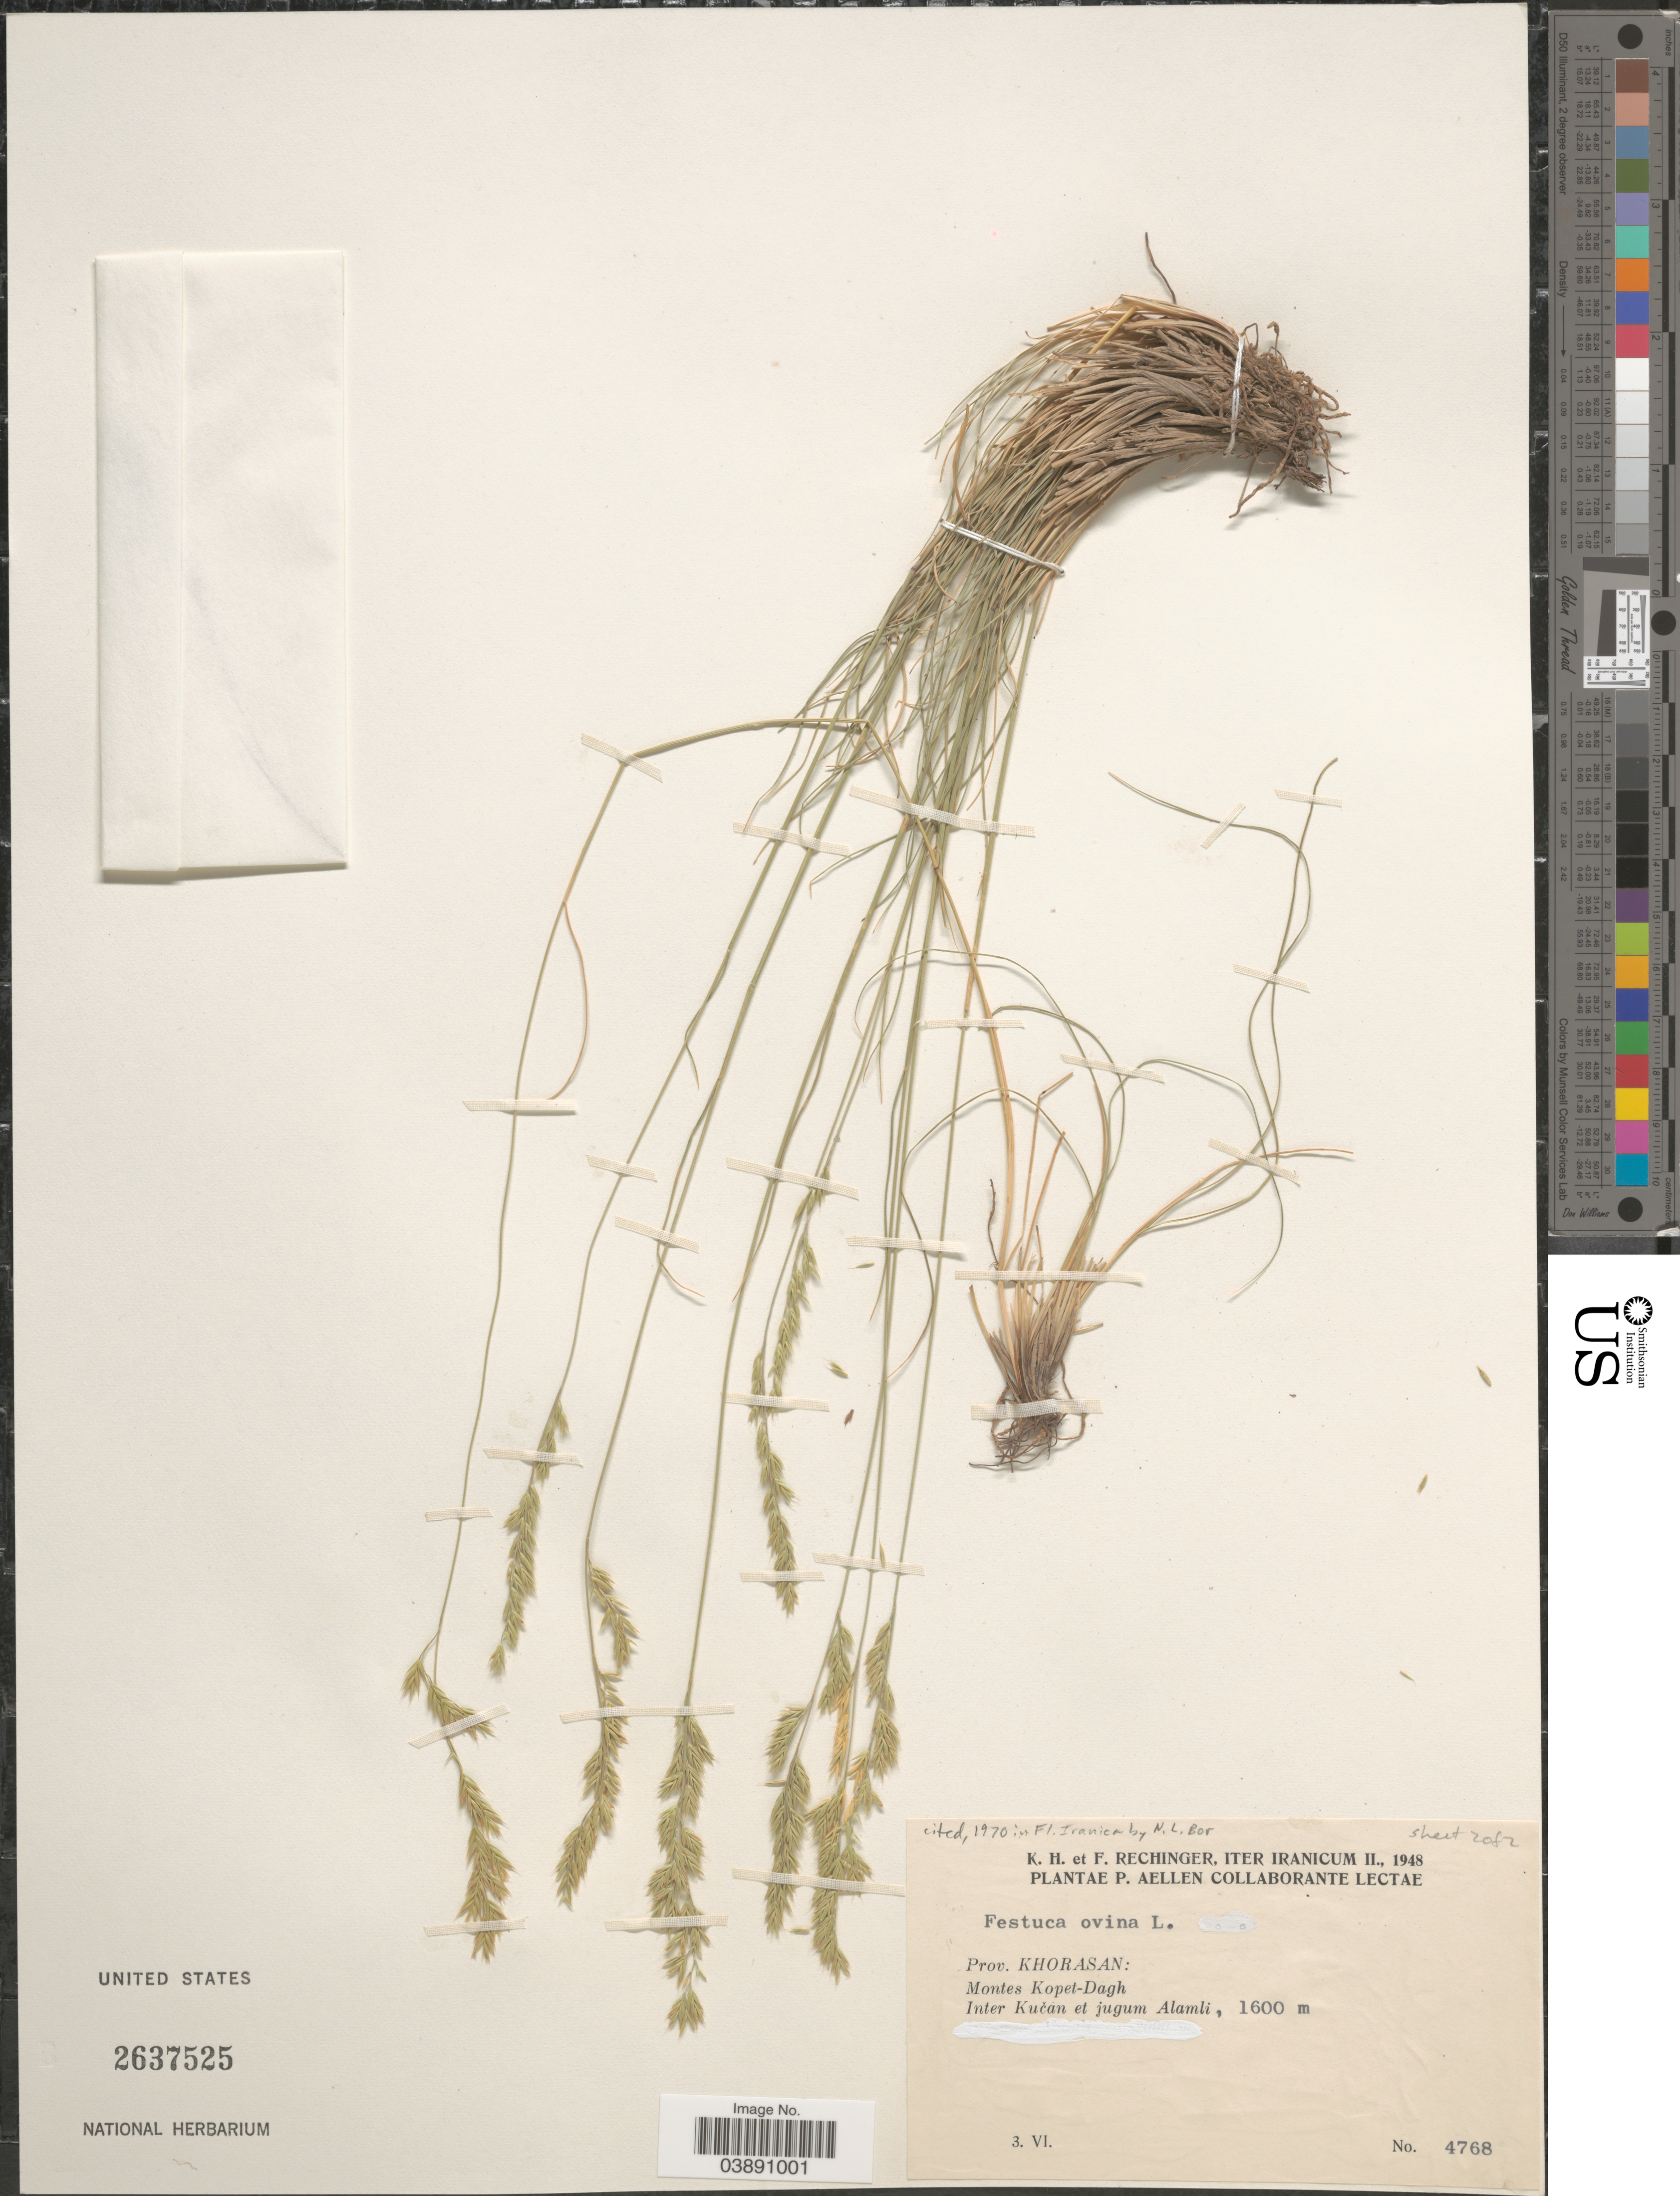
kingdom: Plantae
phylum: Tracheophyta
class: Liliopsida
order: Poales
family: Poaceae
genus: Festuca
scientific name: Festuca ovina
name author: L.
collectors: K. H. Rechinger & F. Rechinger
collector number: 4768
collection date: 1948-06-03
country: Iran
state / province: Khorasan [obsolete]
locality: Iter Iranicum II. Prov. Khorasan: Montes Kopet-Dagh. Inter Kučan et jugum Alamli.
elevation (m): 1600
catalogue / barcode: US 2637525